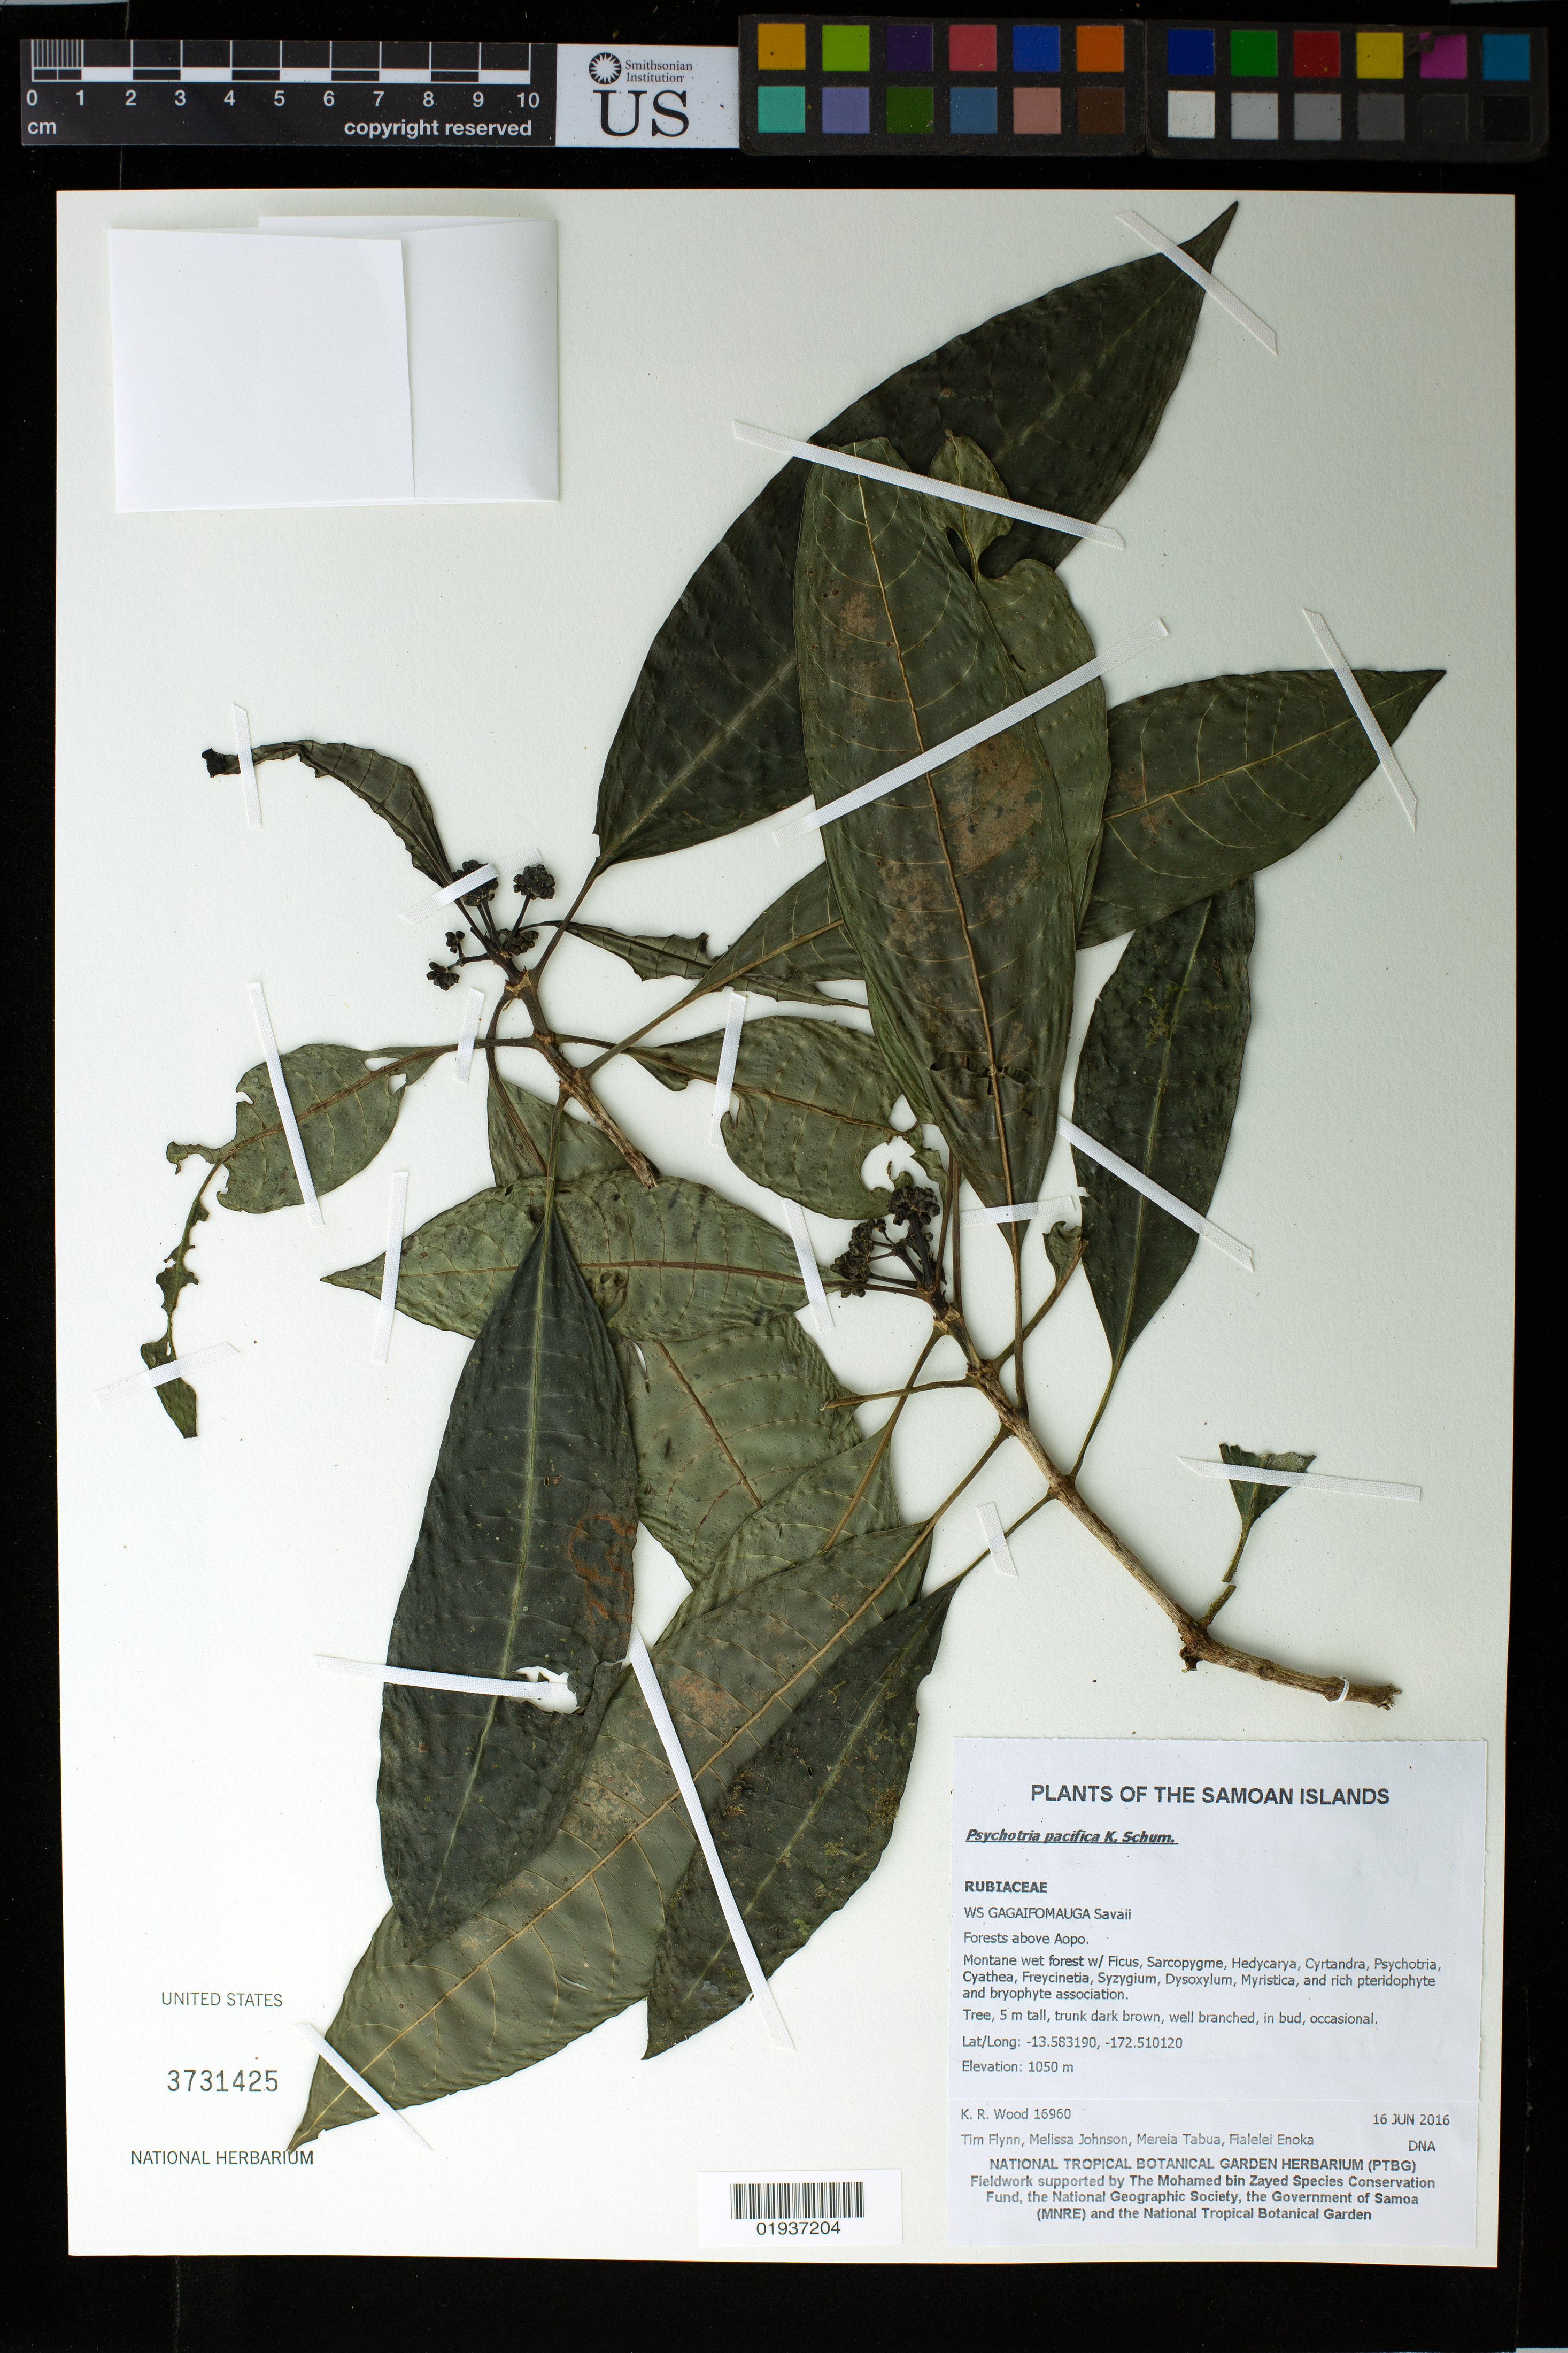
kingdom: Plantae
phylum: Tracheophyta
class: Magnoliopsida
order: Gentianales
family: Rubiaceae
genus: Psychotria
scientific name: Psychotria pacifica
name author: K. Schum.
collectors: K. R. Wood, T. W. Flynn, M. Johnson, M. Tabua & F. Enoka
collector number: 16960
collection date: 2016-06-16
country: Samoa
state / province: Gagaifomauga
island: Savai'i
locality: Savaii, Forests above Aopo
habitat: Montane wet forest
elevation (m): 1050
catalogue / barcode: US 3731425